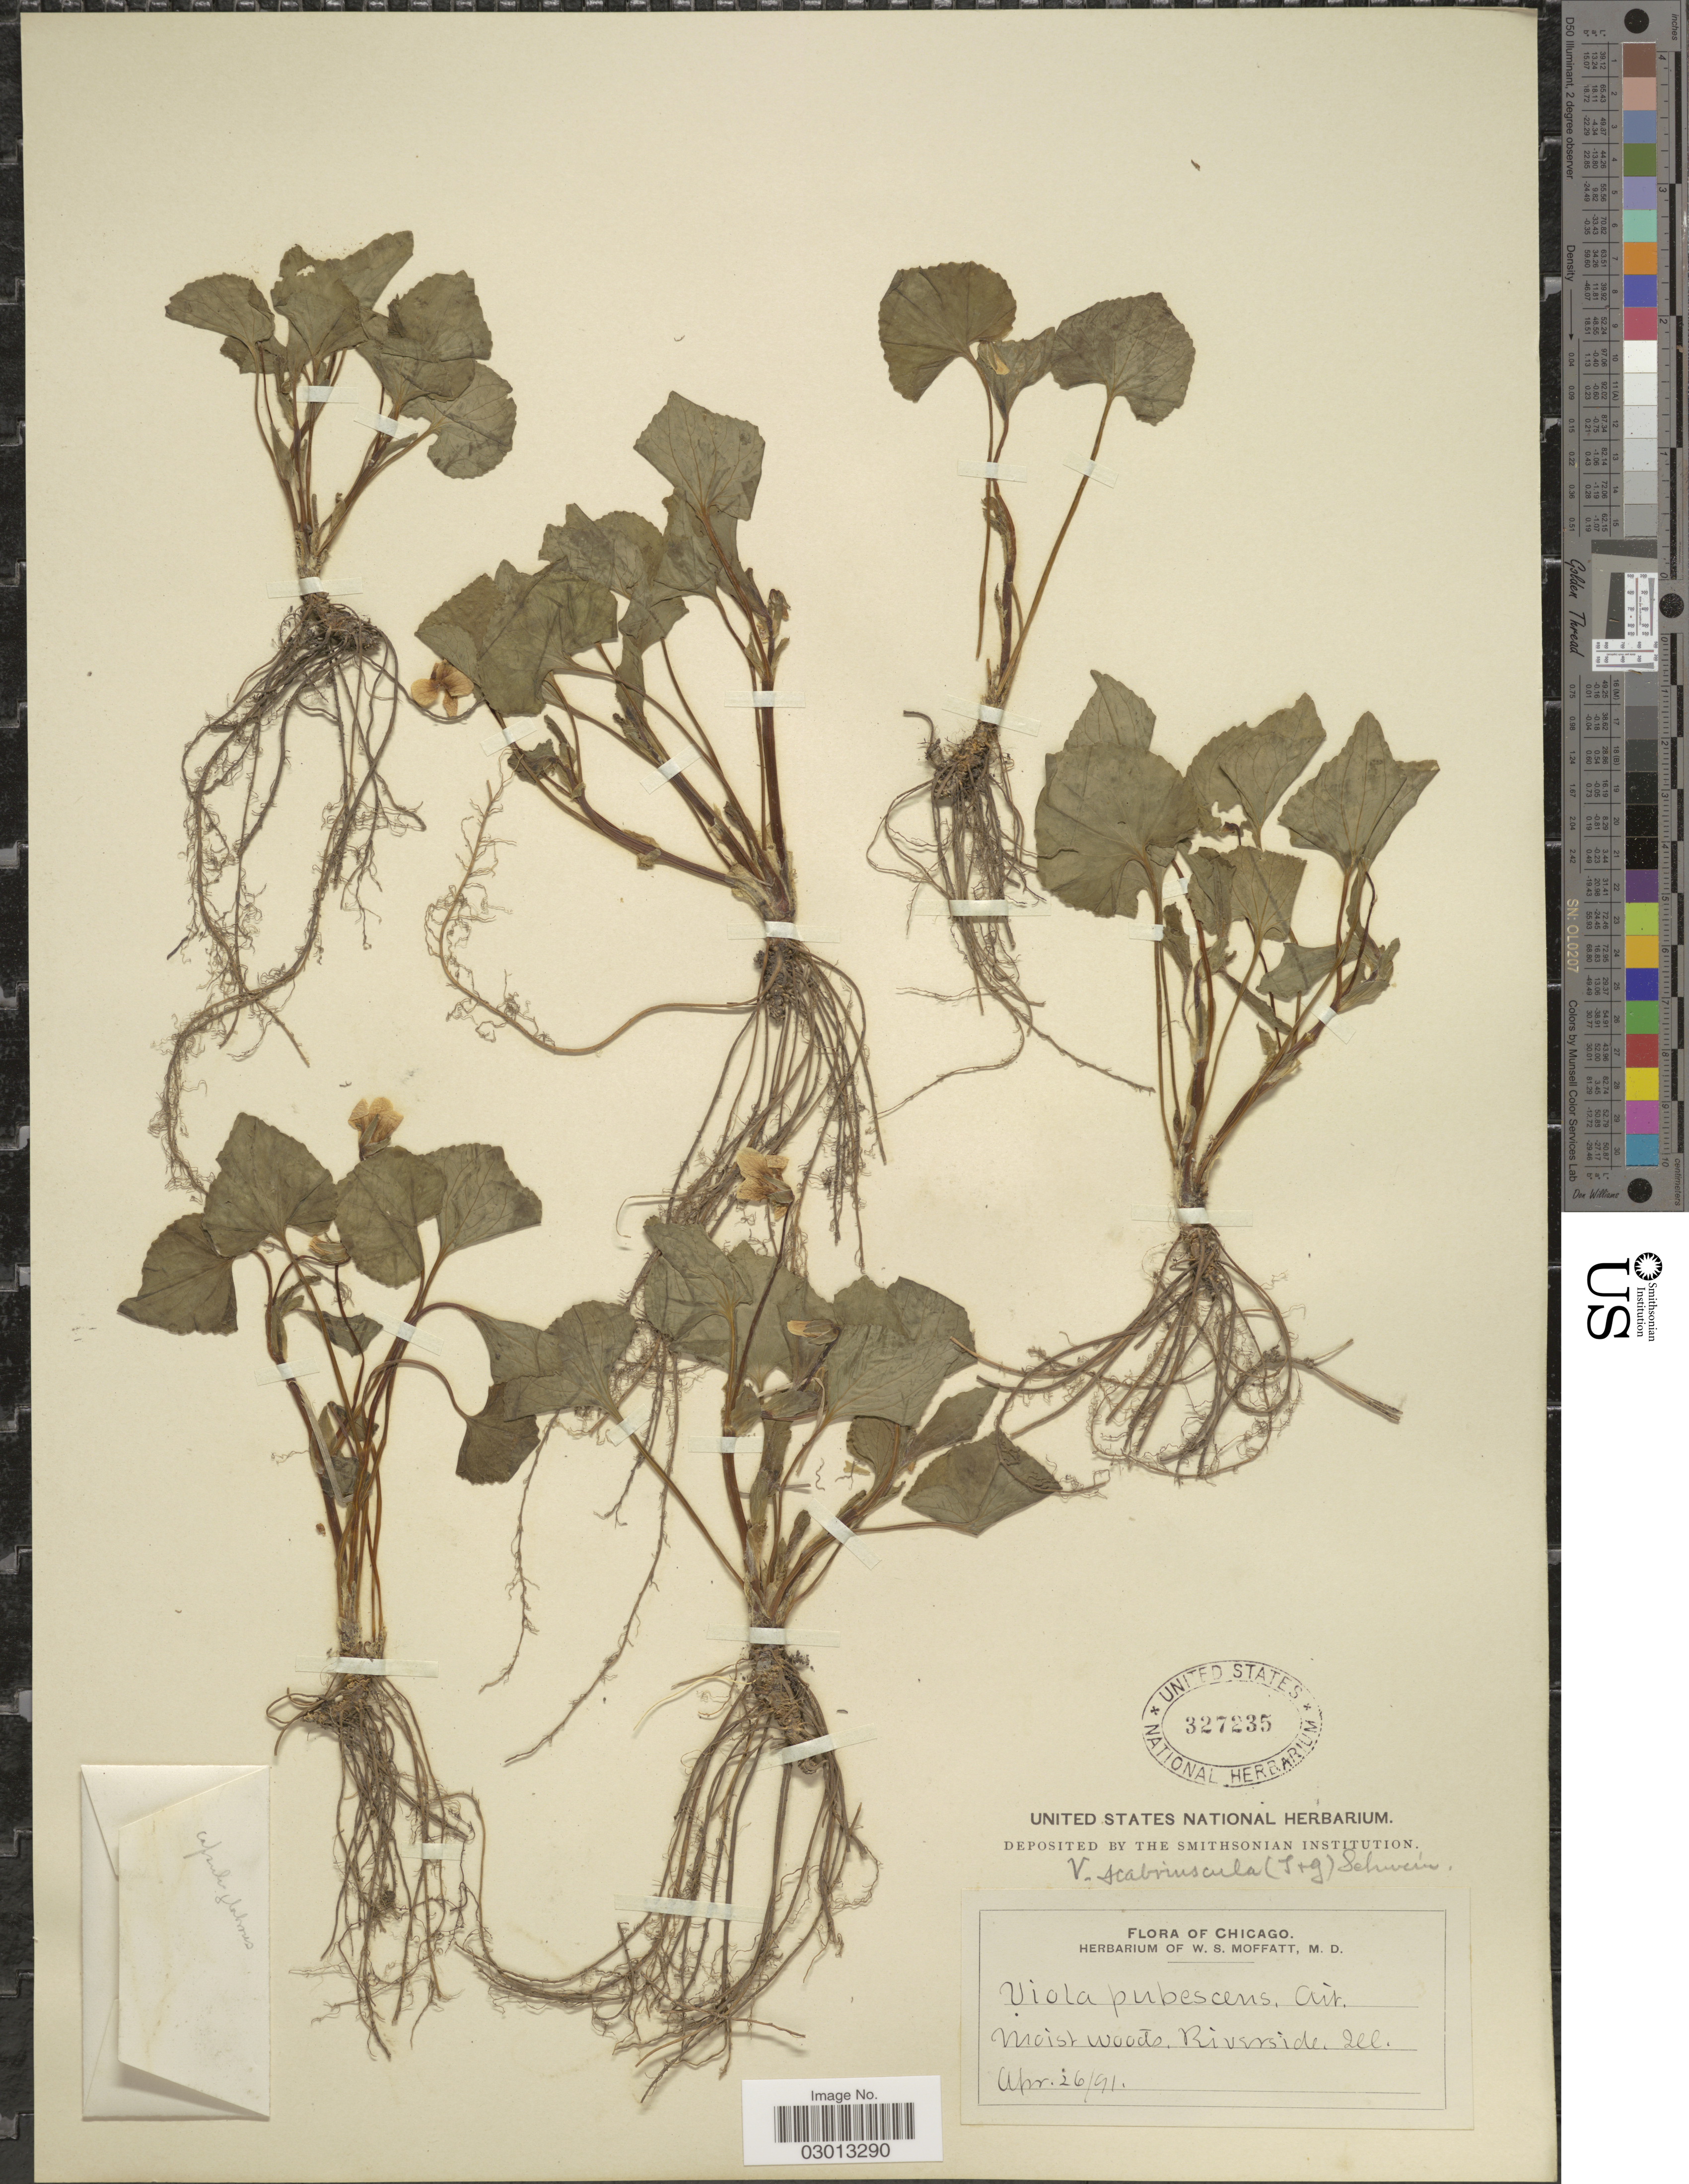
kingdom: Plantae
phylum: Tracheophyta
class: Magnoliopsida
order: Malpighiales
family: Violaceae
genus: Viola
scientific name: Viola pensylvanica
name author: Michx.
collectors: ex herb. W. S. Moffatt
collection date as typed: Transcribed d/m/y: 26/4/91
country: United States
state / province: Illinois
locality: Chicago. Riverside.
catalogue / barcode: US 327235